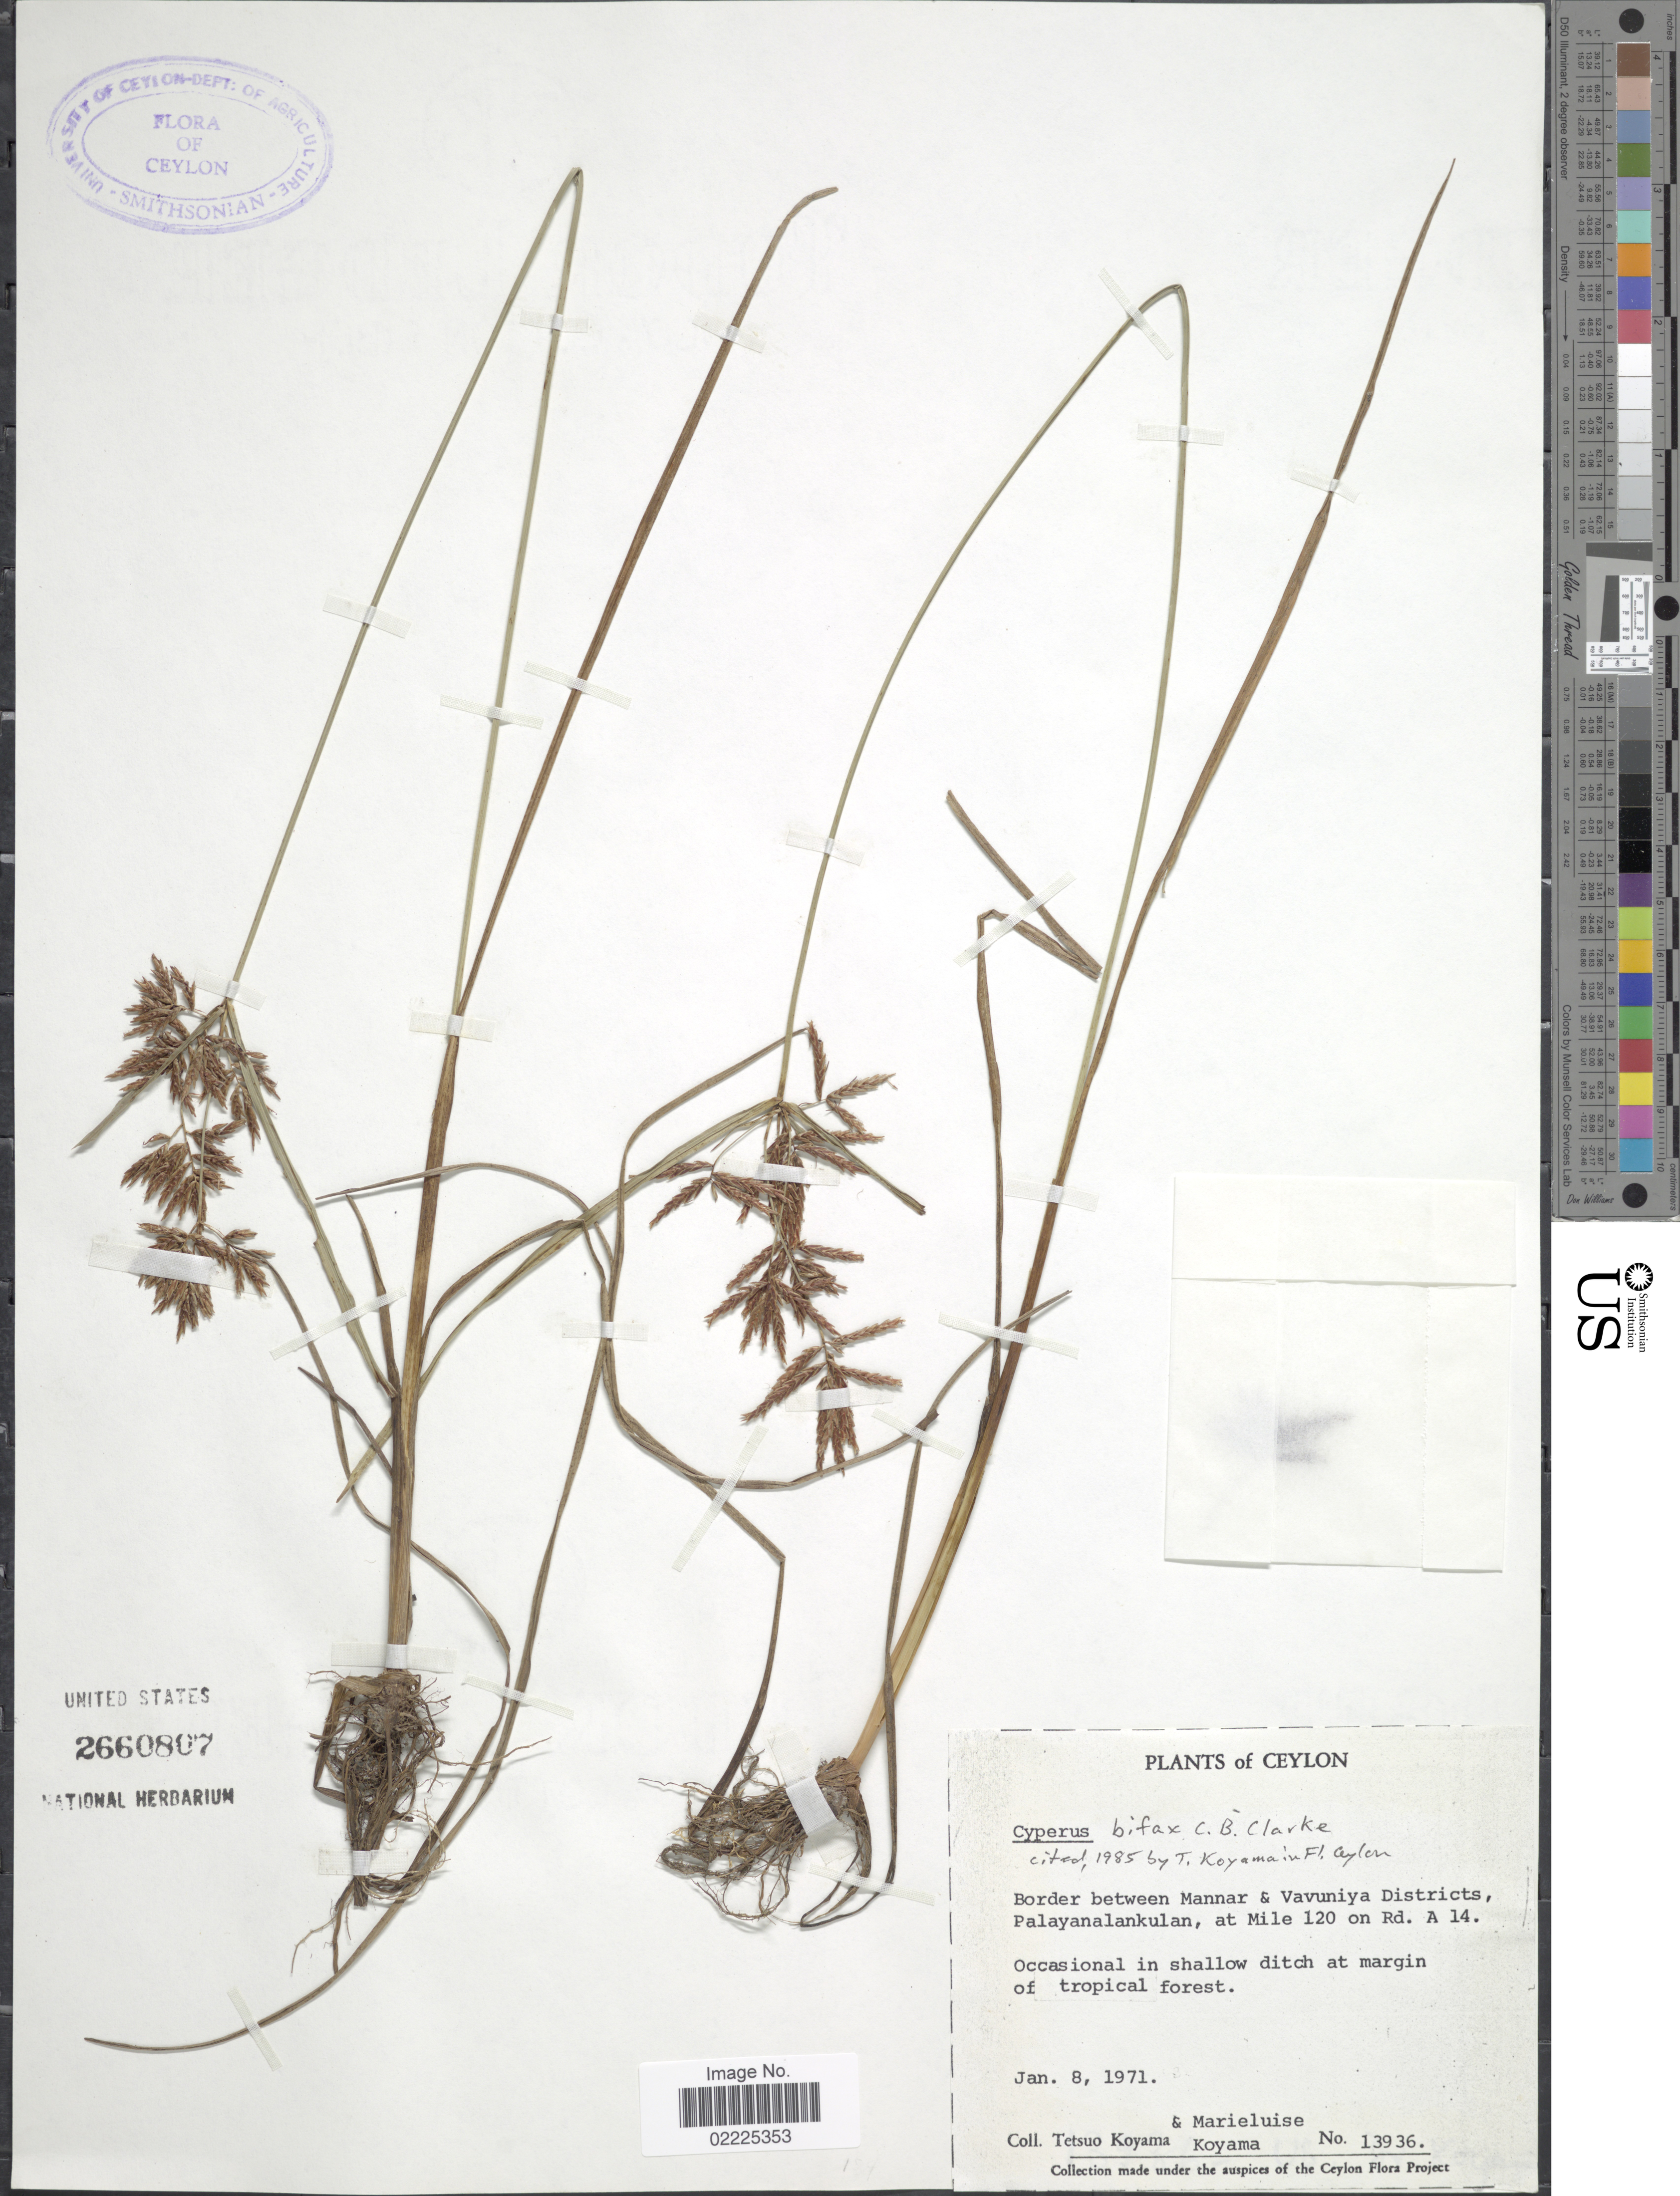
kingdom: Plantae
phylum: Tracheophyta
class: Liliopsida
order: Poales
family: Cyperaceae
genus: Cyperus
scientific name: Cyperus bifax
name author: C.B. Clarke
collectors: T. Koyama & M. Koyama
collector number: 13936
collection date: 1971-01-08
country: Sri Lanka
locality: Ceylon, Border between Mannar & Vavuniya Districts, Palayanalankulan, at Mile 120 on Rd. A 14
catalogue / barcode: US 2660807